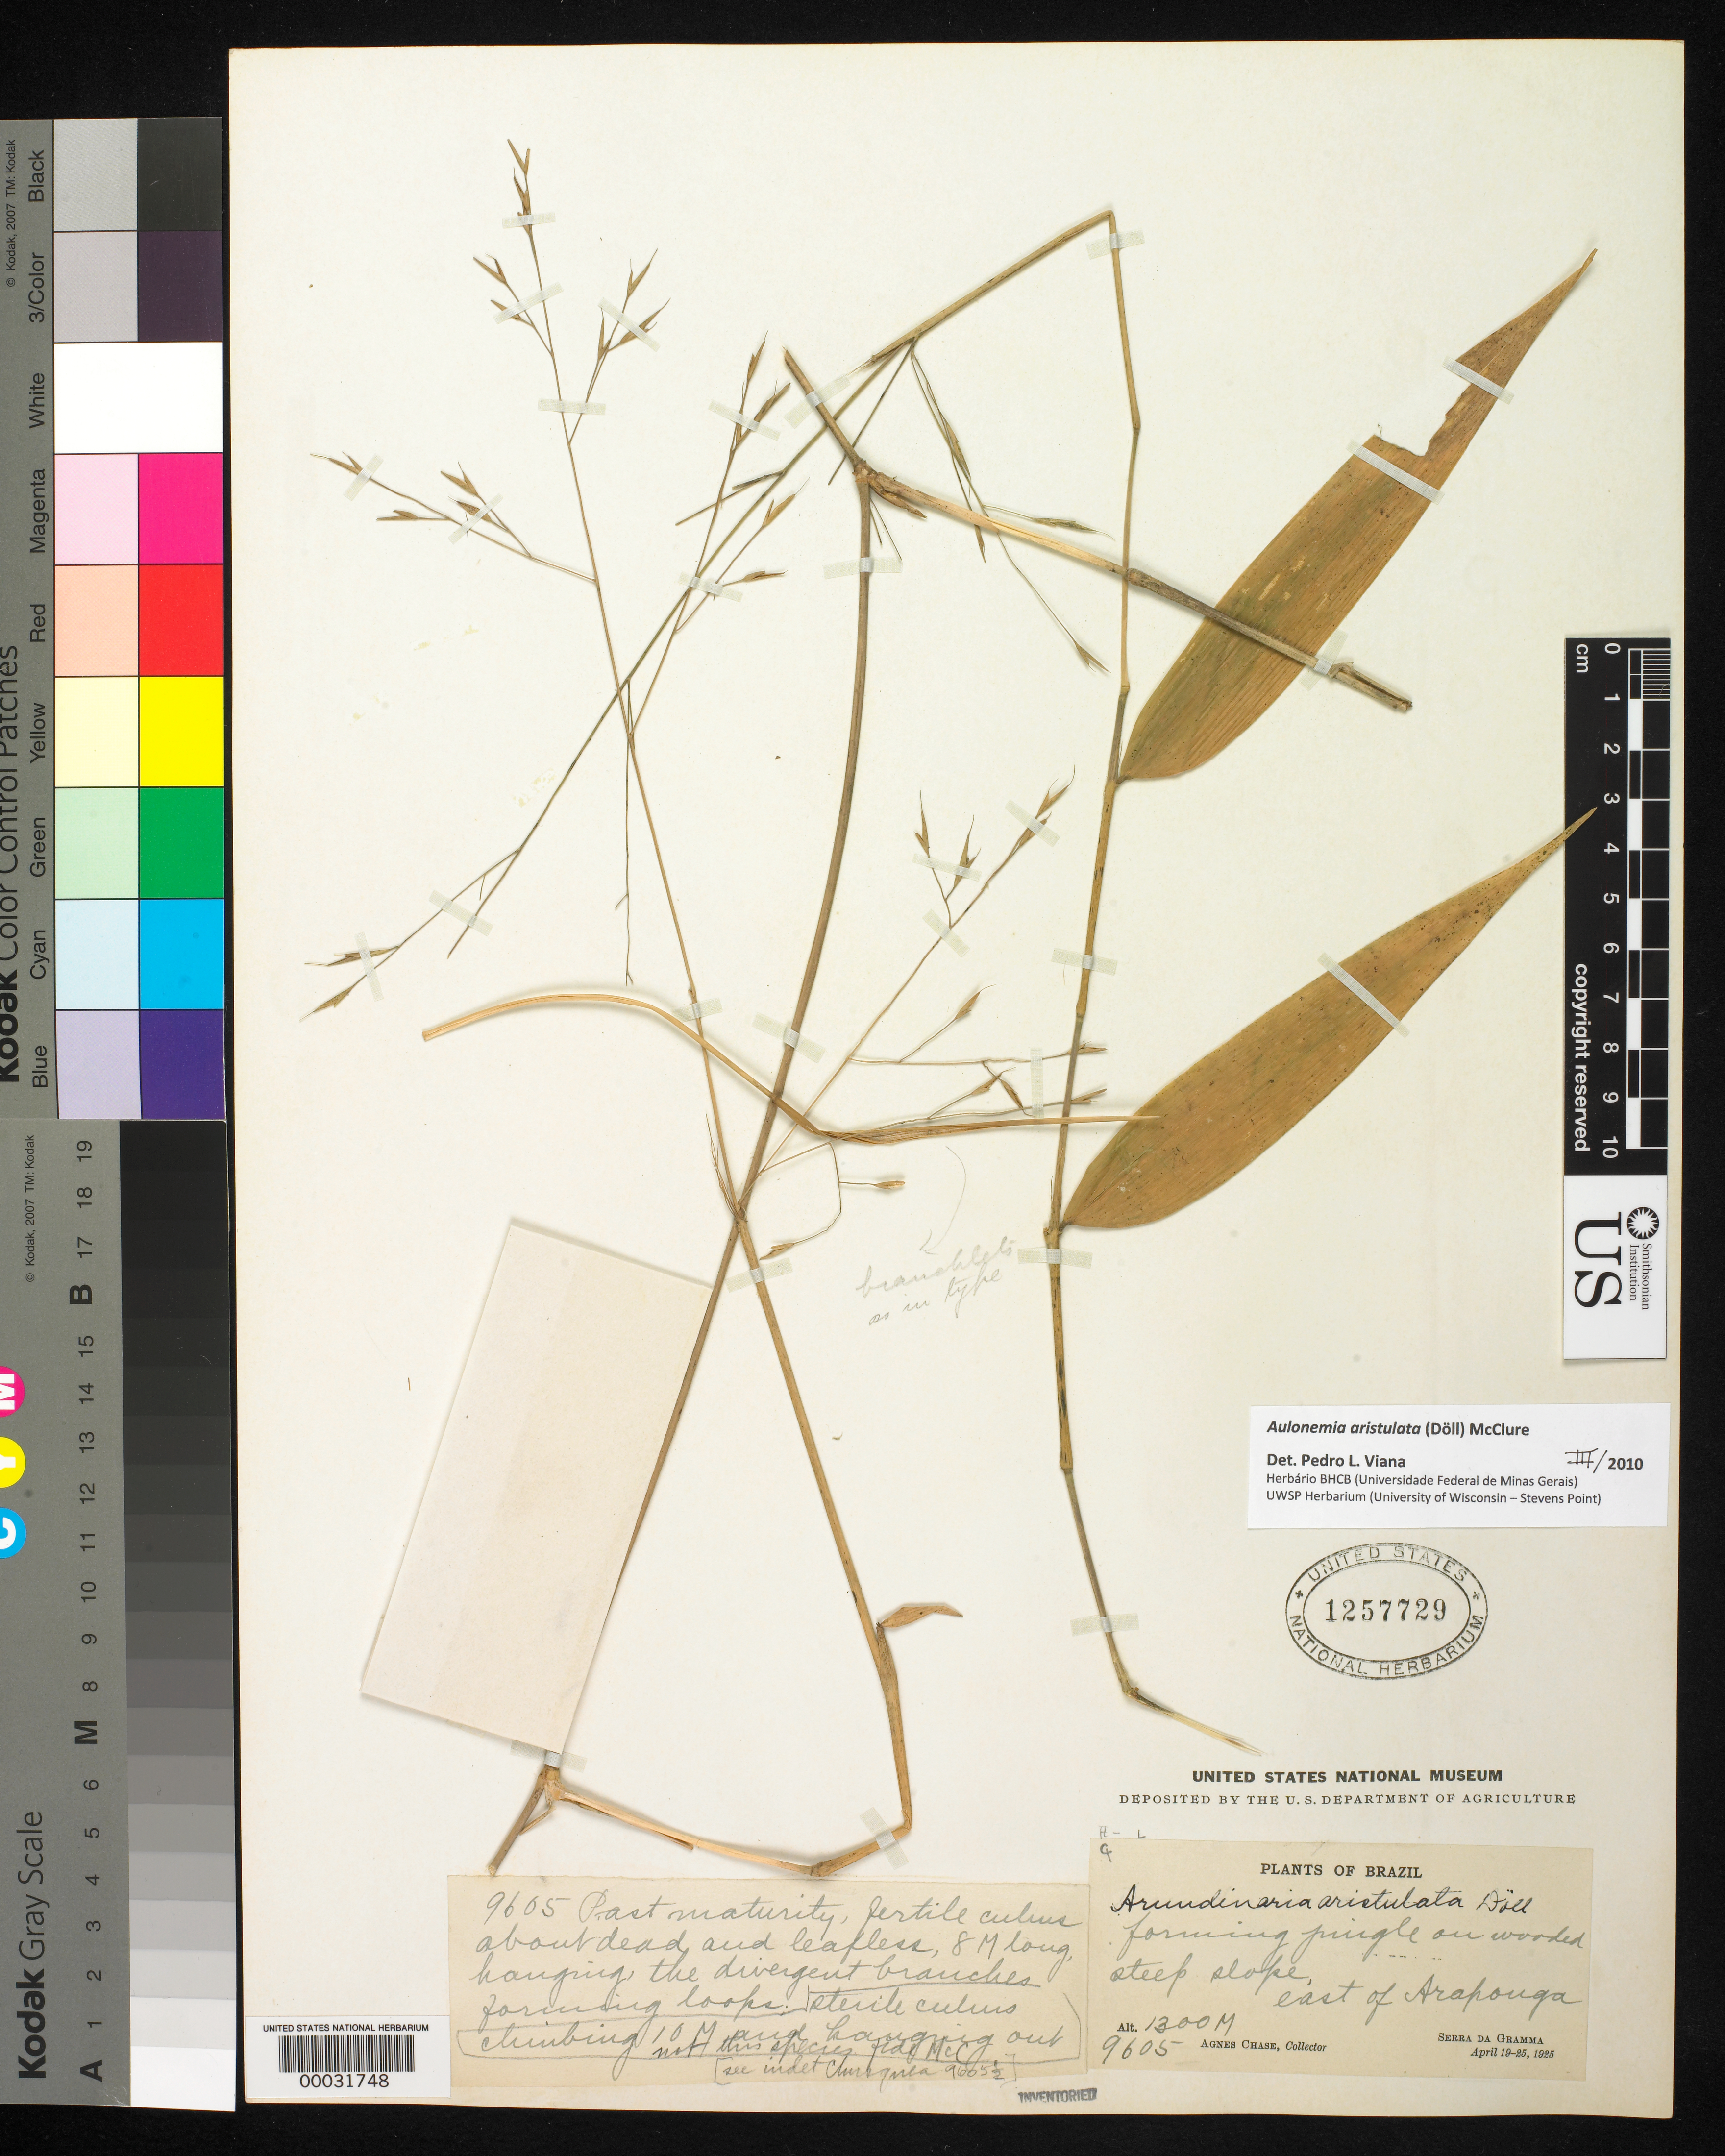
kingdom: Plantae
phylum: Tracheophyta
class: Liliopsida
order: Poales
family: Poaceae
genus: Aulonemia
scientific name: Aulonemia aristulata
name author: (Döll) McClure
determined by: Viana, P. L.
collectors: A. Chase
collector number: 9605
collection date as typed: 19 Apr 1925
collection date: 1925-04-19/1925-04-25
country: Brazil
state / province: Paraná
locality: E of Arapougas, Serra da Gramma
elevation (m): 1300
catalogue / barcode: US 1257729